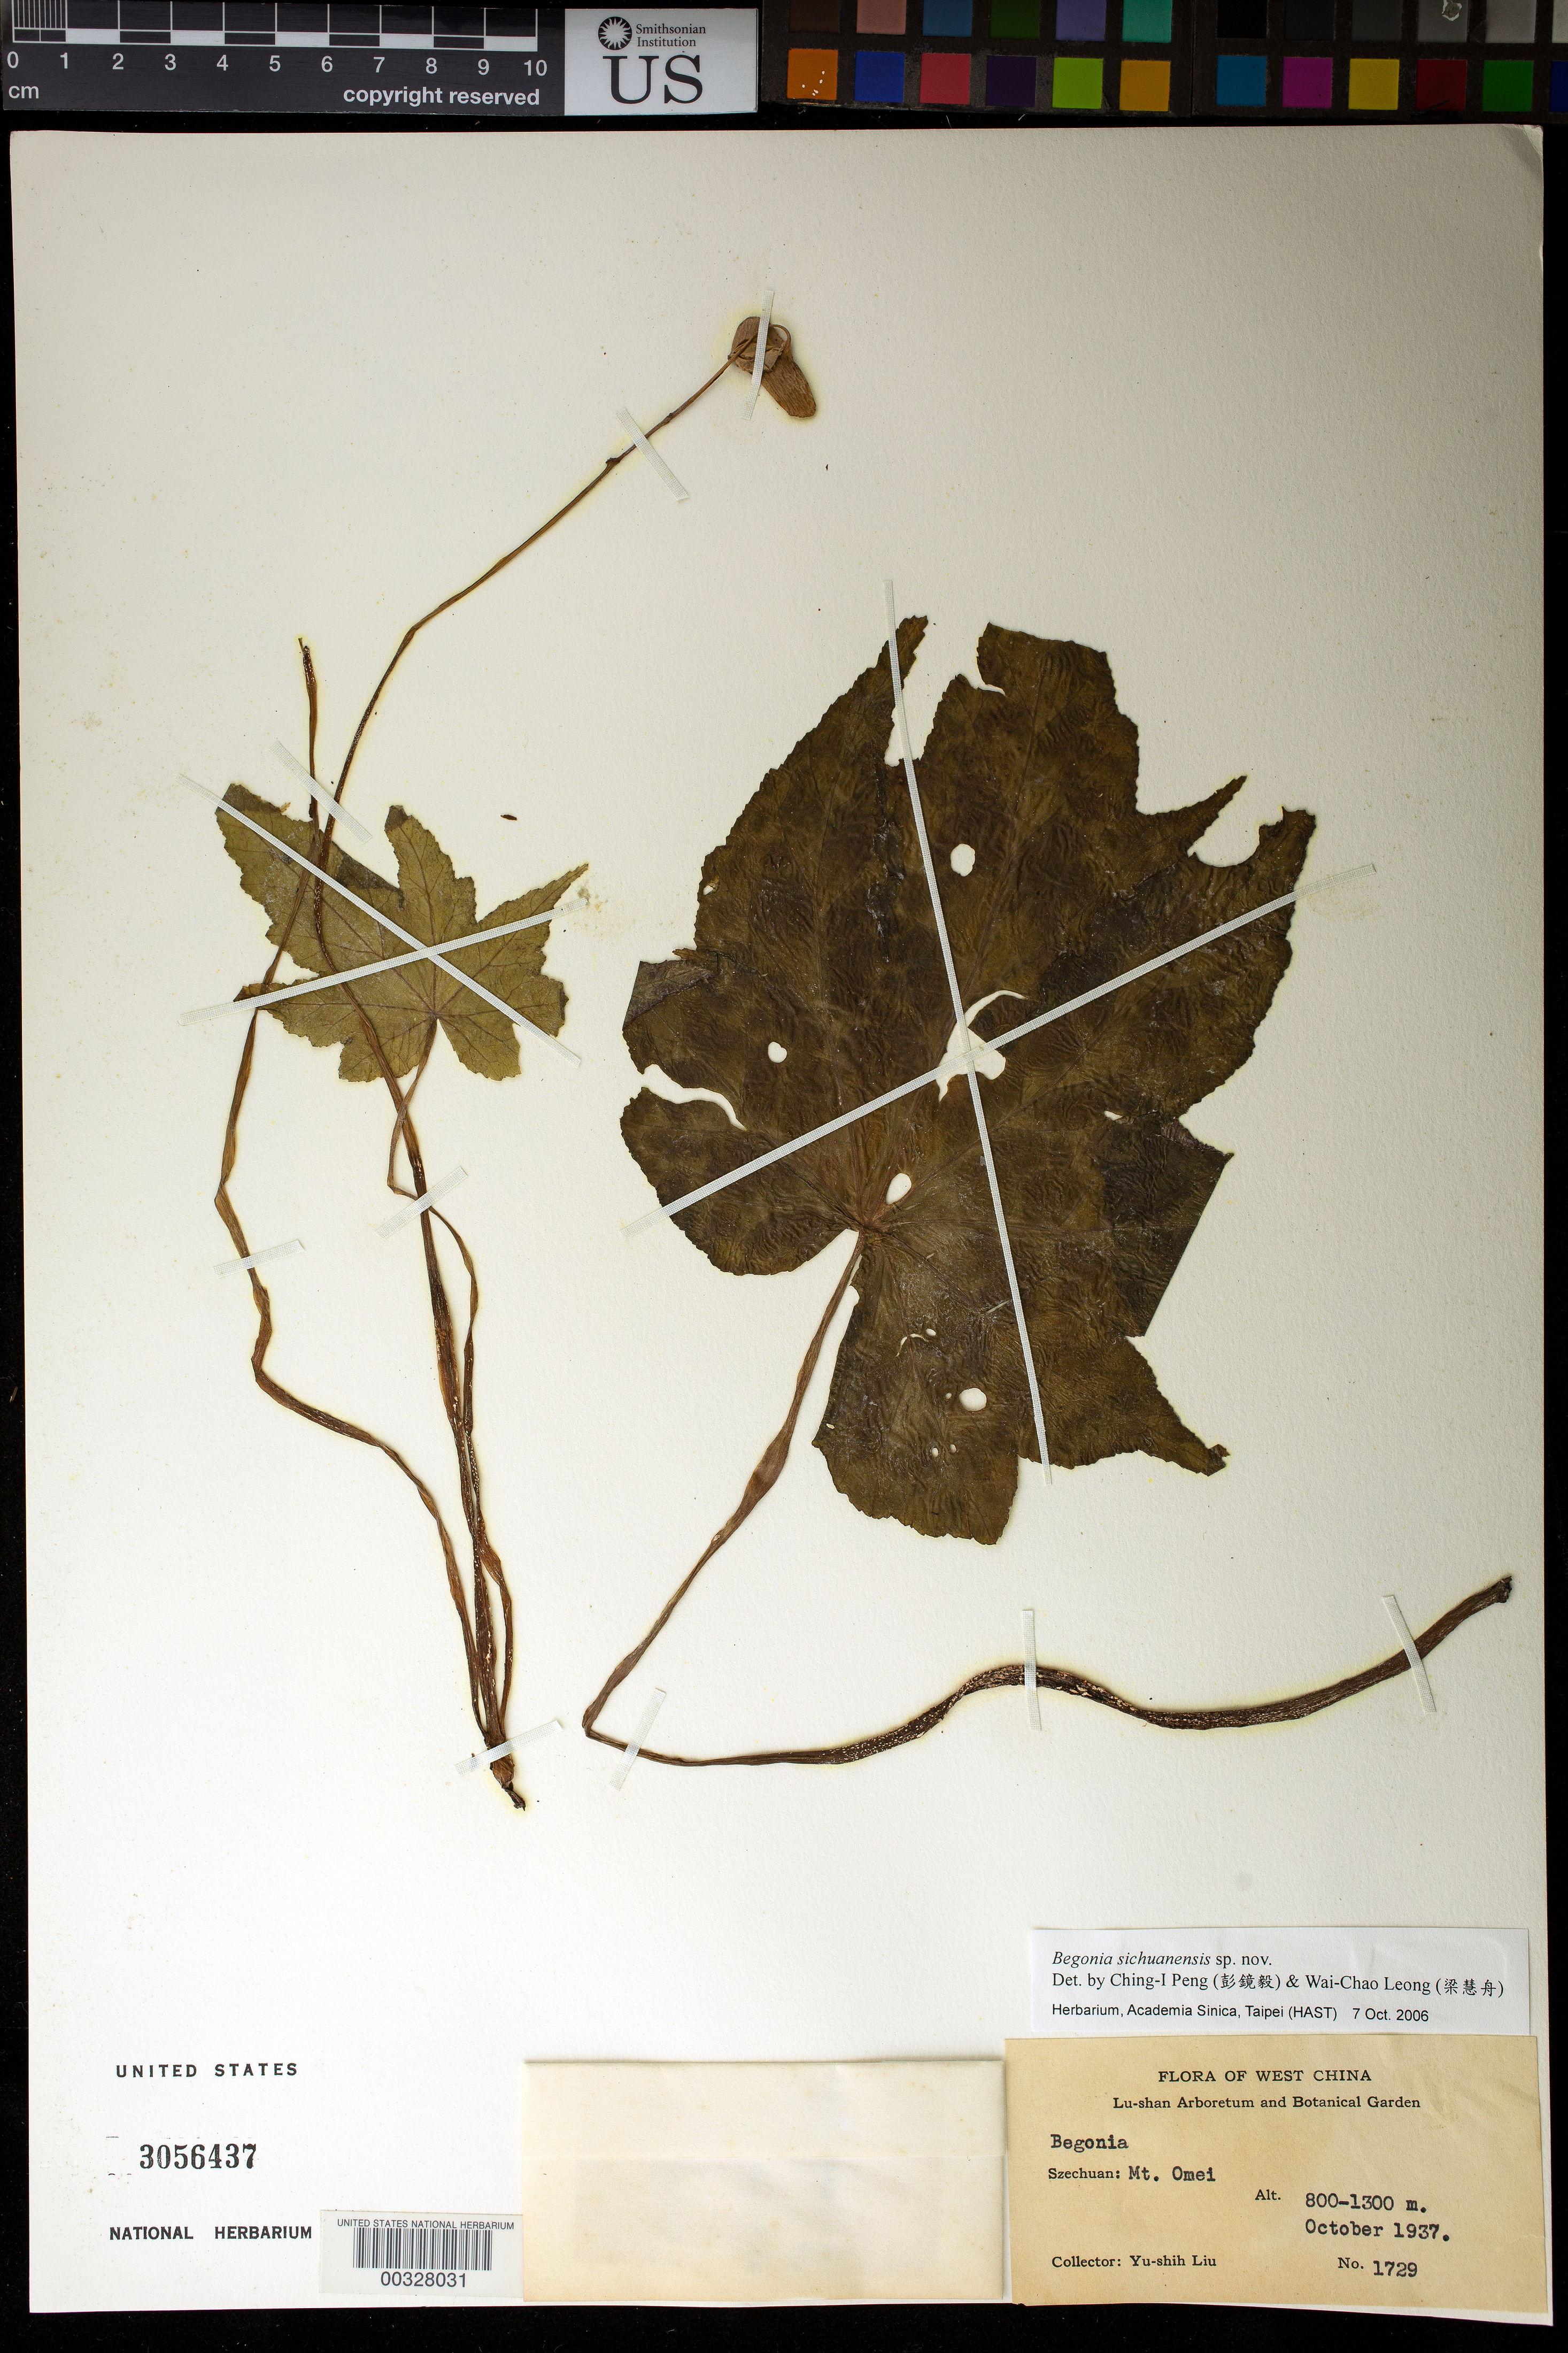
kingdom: Plantae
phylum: Tracheophyta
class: Magnoliopsida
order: Cucurbitales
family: Begoniaceae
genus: Begonia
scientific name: Begonia sichuanensis sp. nov. ined.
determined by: Peng, Ching-I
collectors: Y.-S. Liu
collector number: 1729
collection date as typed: Oct 1937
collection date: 1937-10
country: China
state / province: Sichuan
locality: Mt. omei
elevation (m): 800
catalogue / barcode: US 3056437